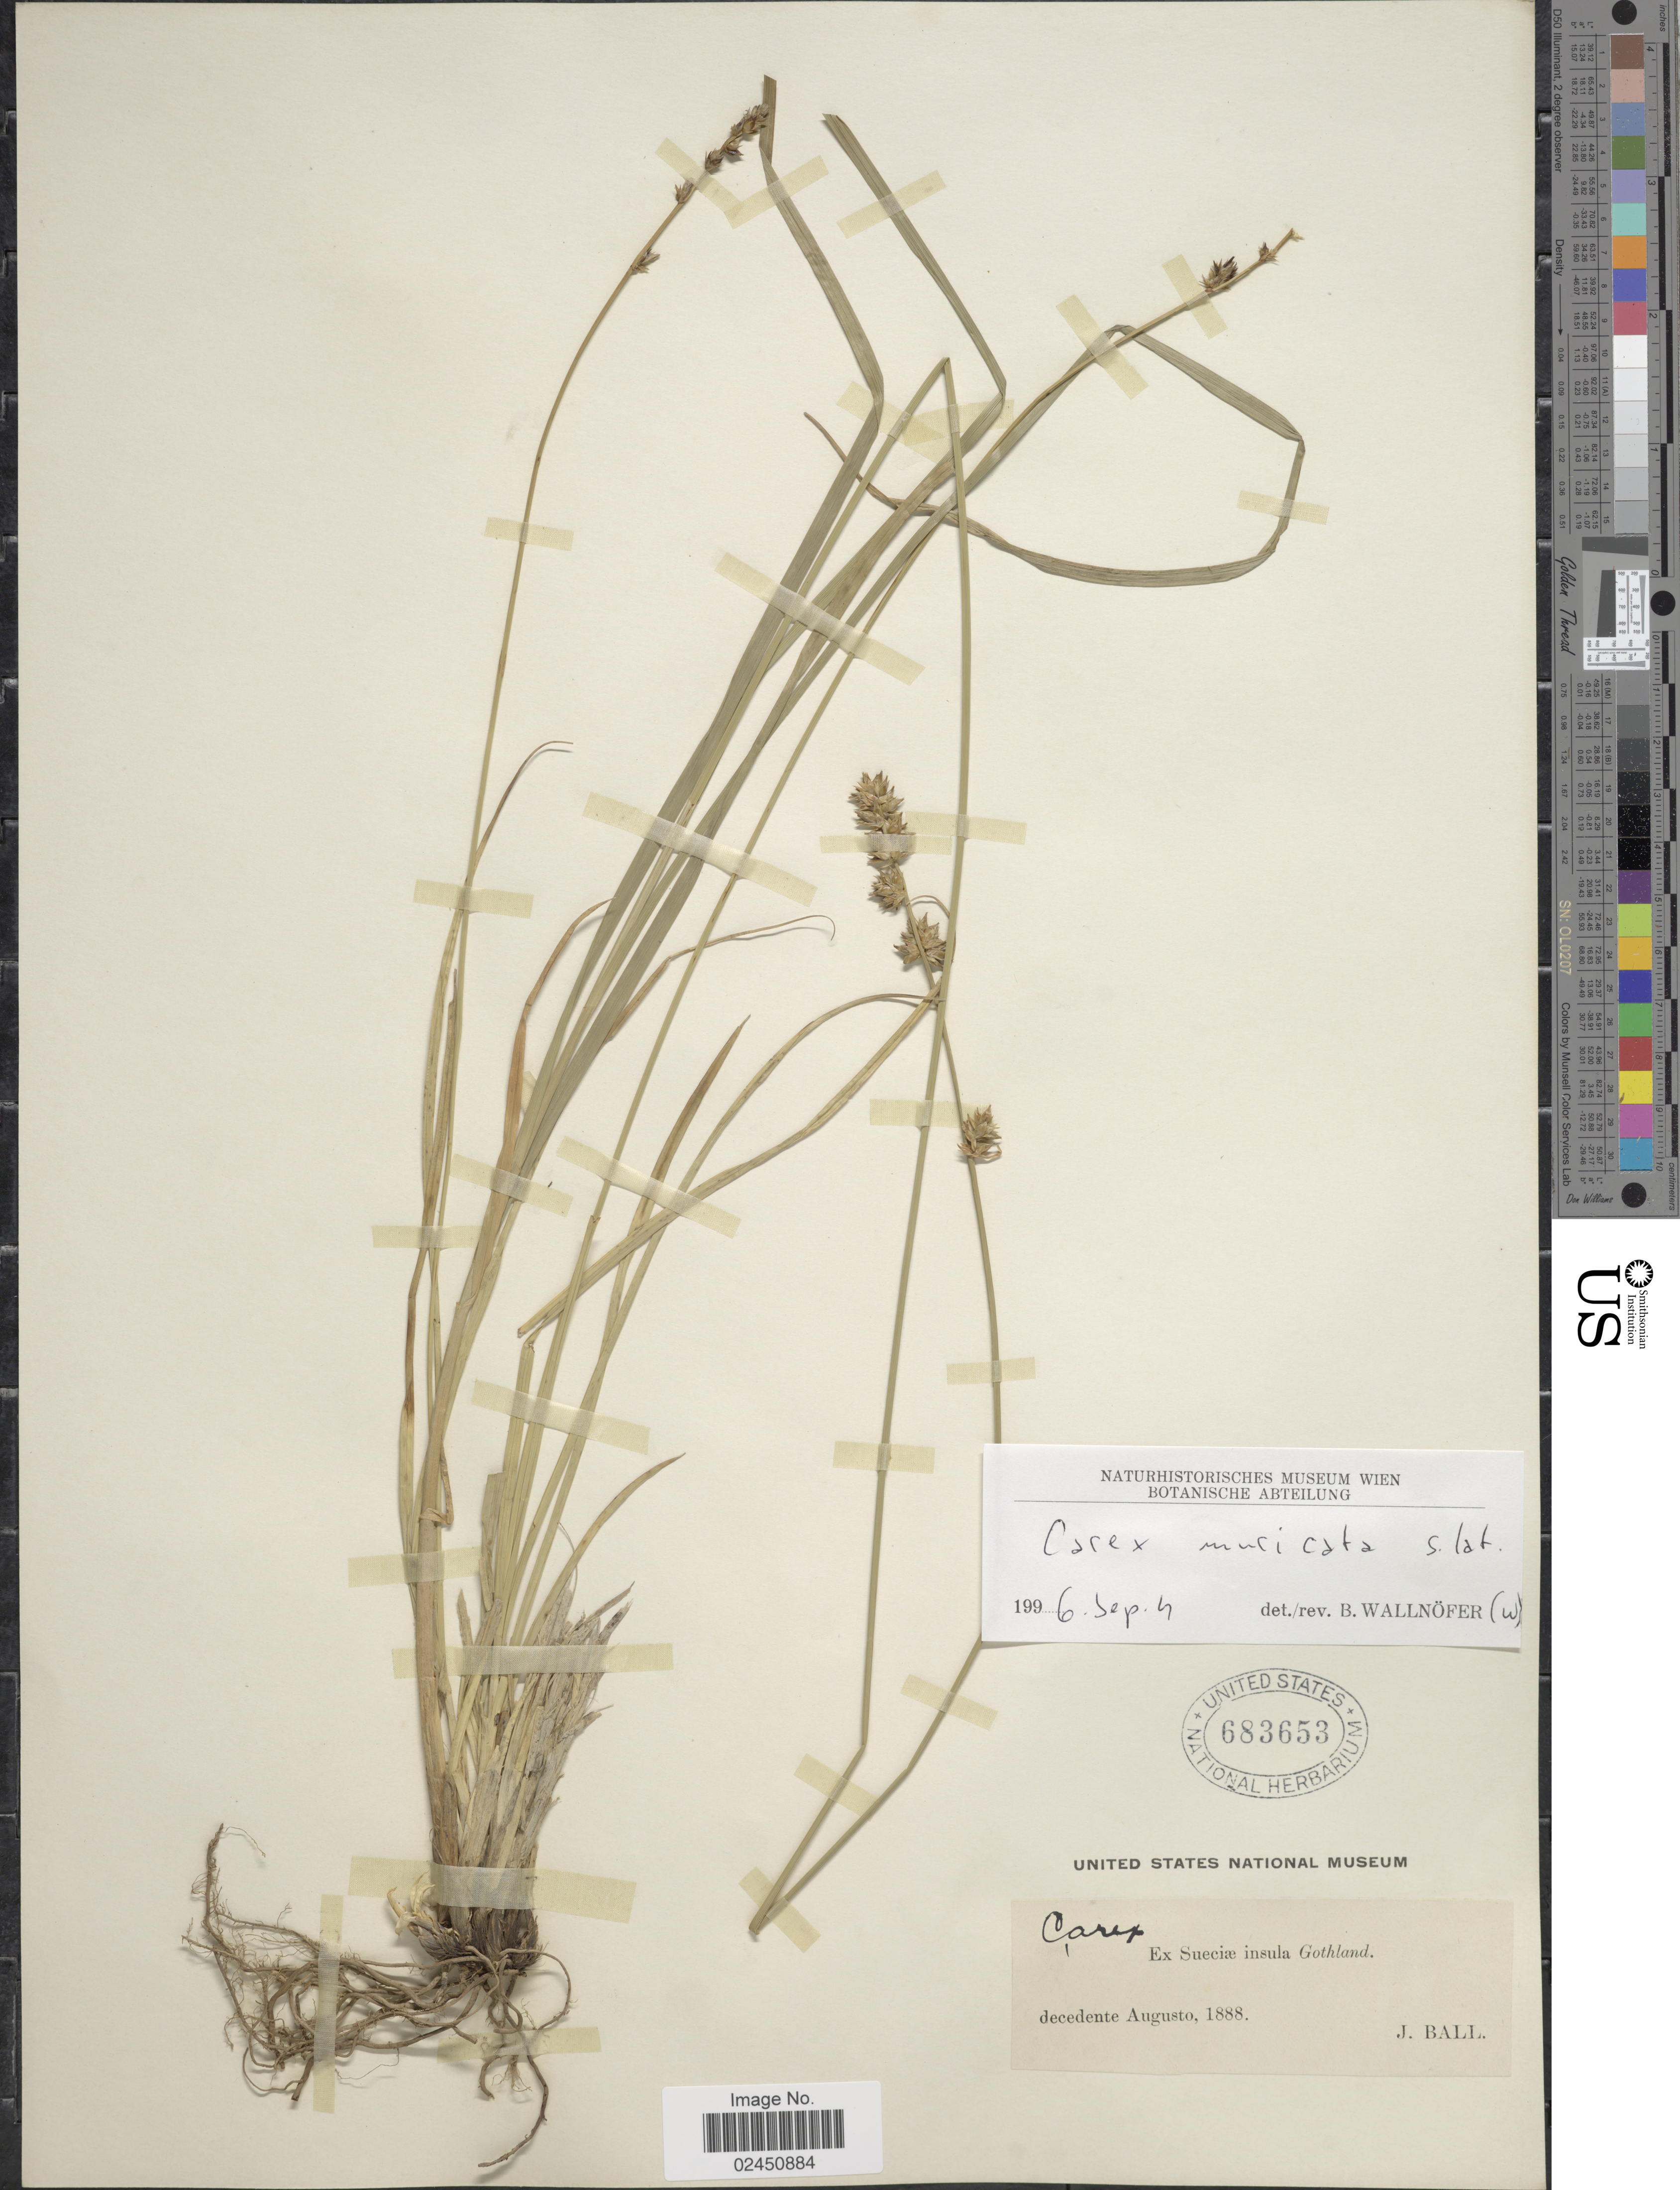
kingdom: Plantae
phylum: Tracheophyta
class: Liliopsida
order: Poales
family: Cyperaceae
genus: Carex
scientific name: Carex muricata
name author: L.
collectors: J. Ball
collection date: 1888-08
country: Sweden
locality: Sueciae insula Gothland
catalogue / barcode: US 683653